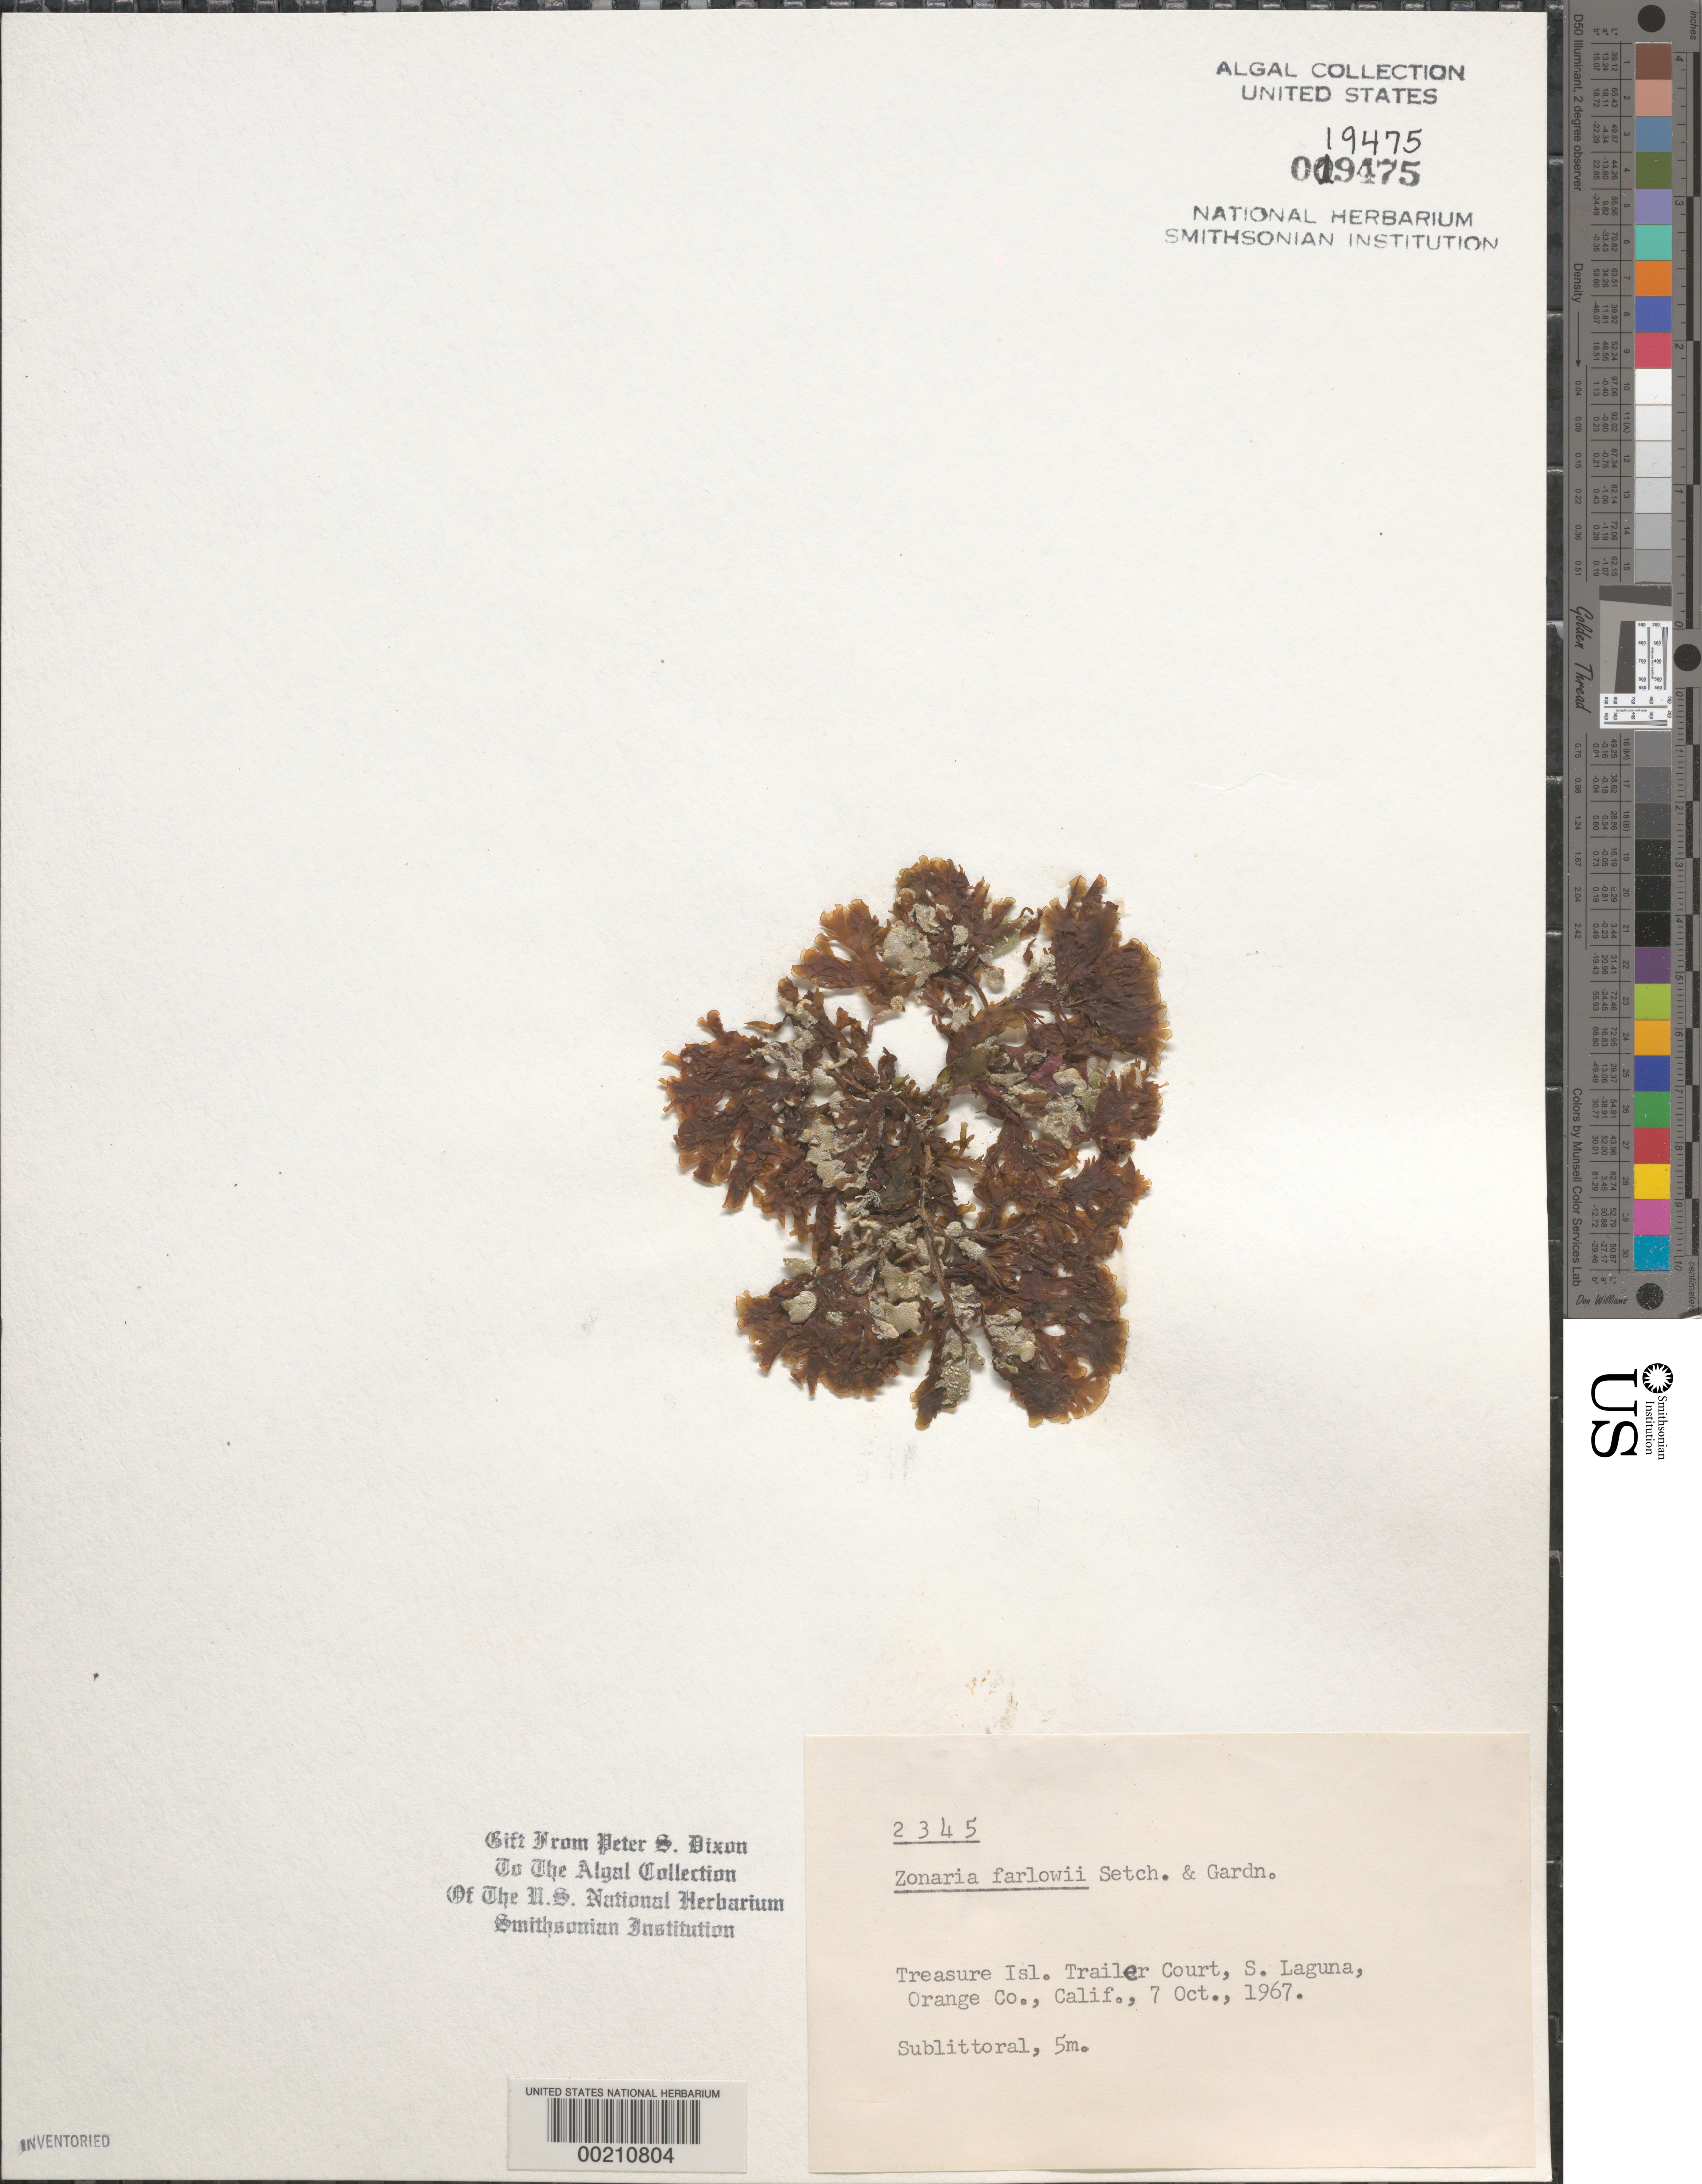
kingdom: Chromista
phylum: Ochrophyta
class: Phaeophyceae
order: Dictyotales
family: Dictyotaceae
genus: Zonaria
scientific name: Zonaria farlowii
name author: Setch. & N.L. Gardner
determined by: Dixon, P. S.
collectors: P. S. Dixon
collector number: PSD 2345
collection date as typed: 07 Oct 1967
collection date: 1967-10-07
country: United States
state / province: California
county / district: Orange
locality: South Laguna, Treasure Island Trailer Court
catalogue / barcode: US 19475